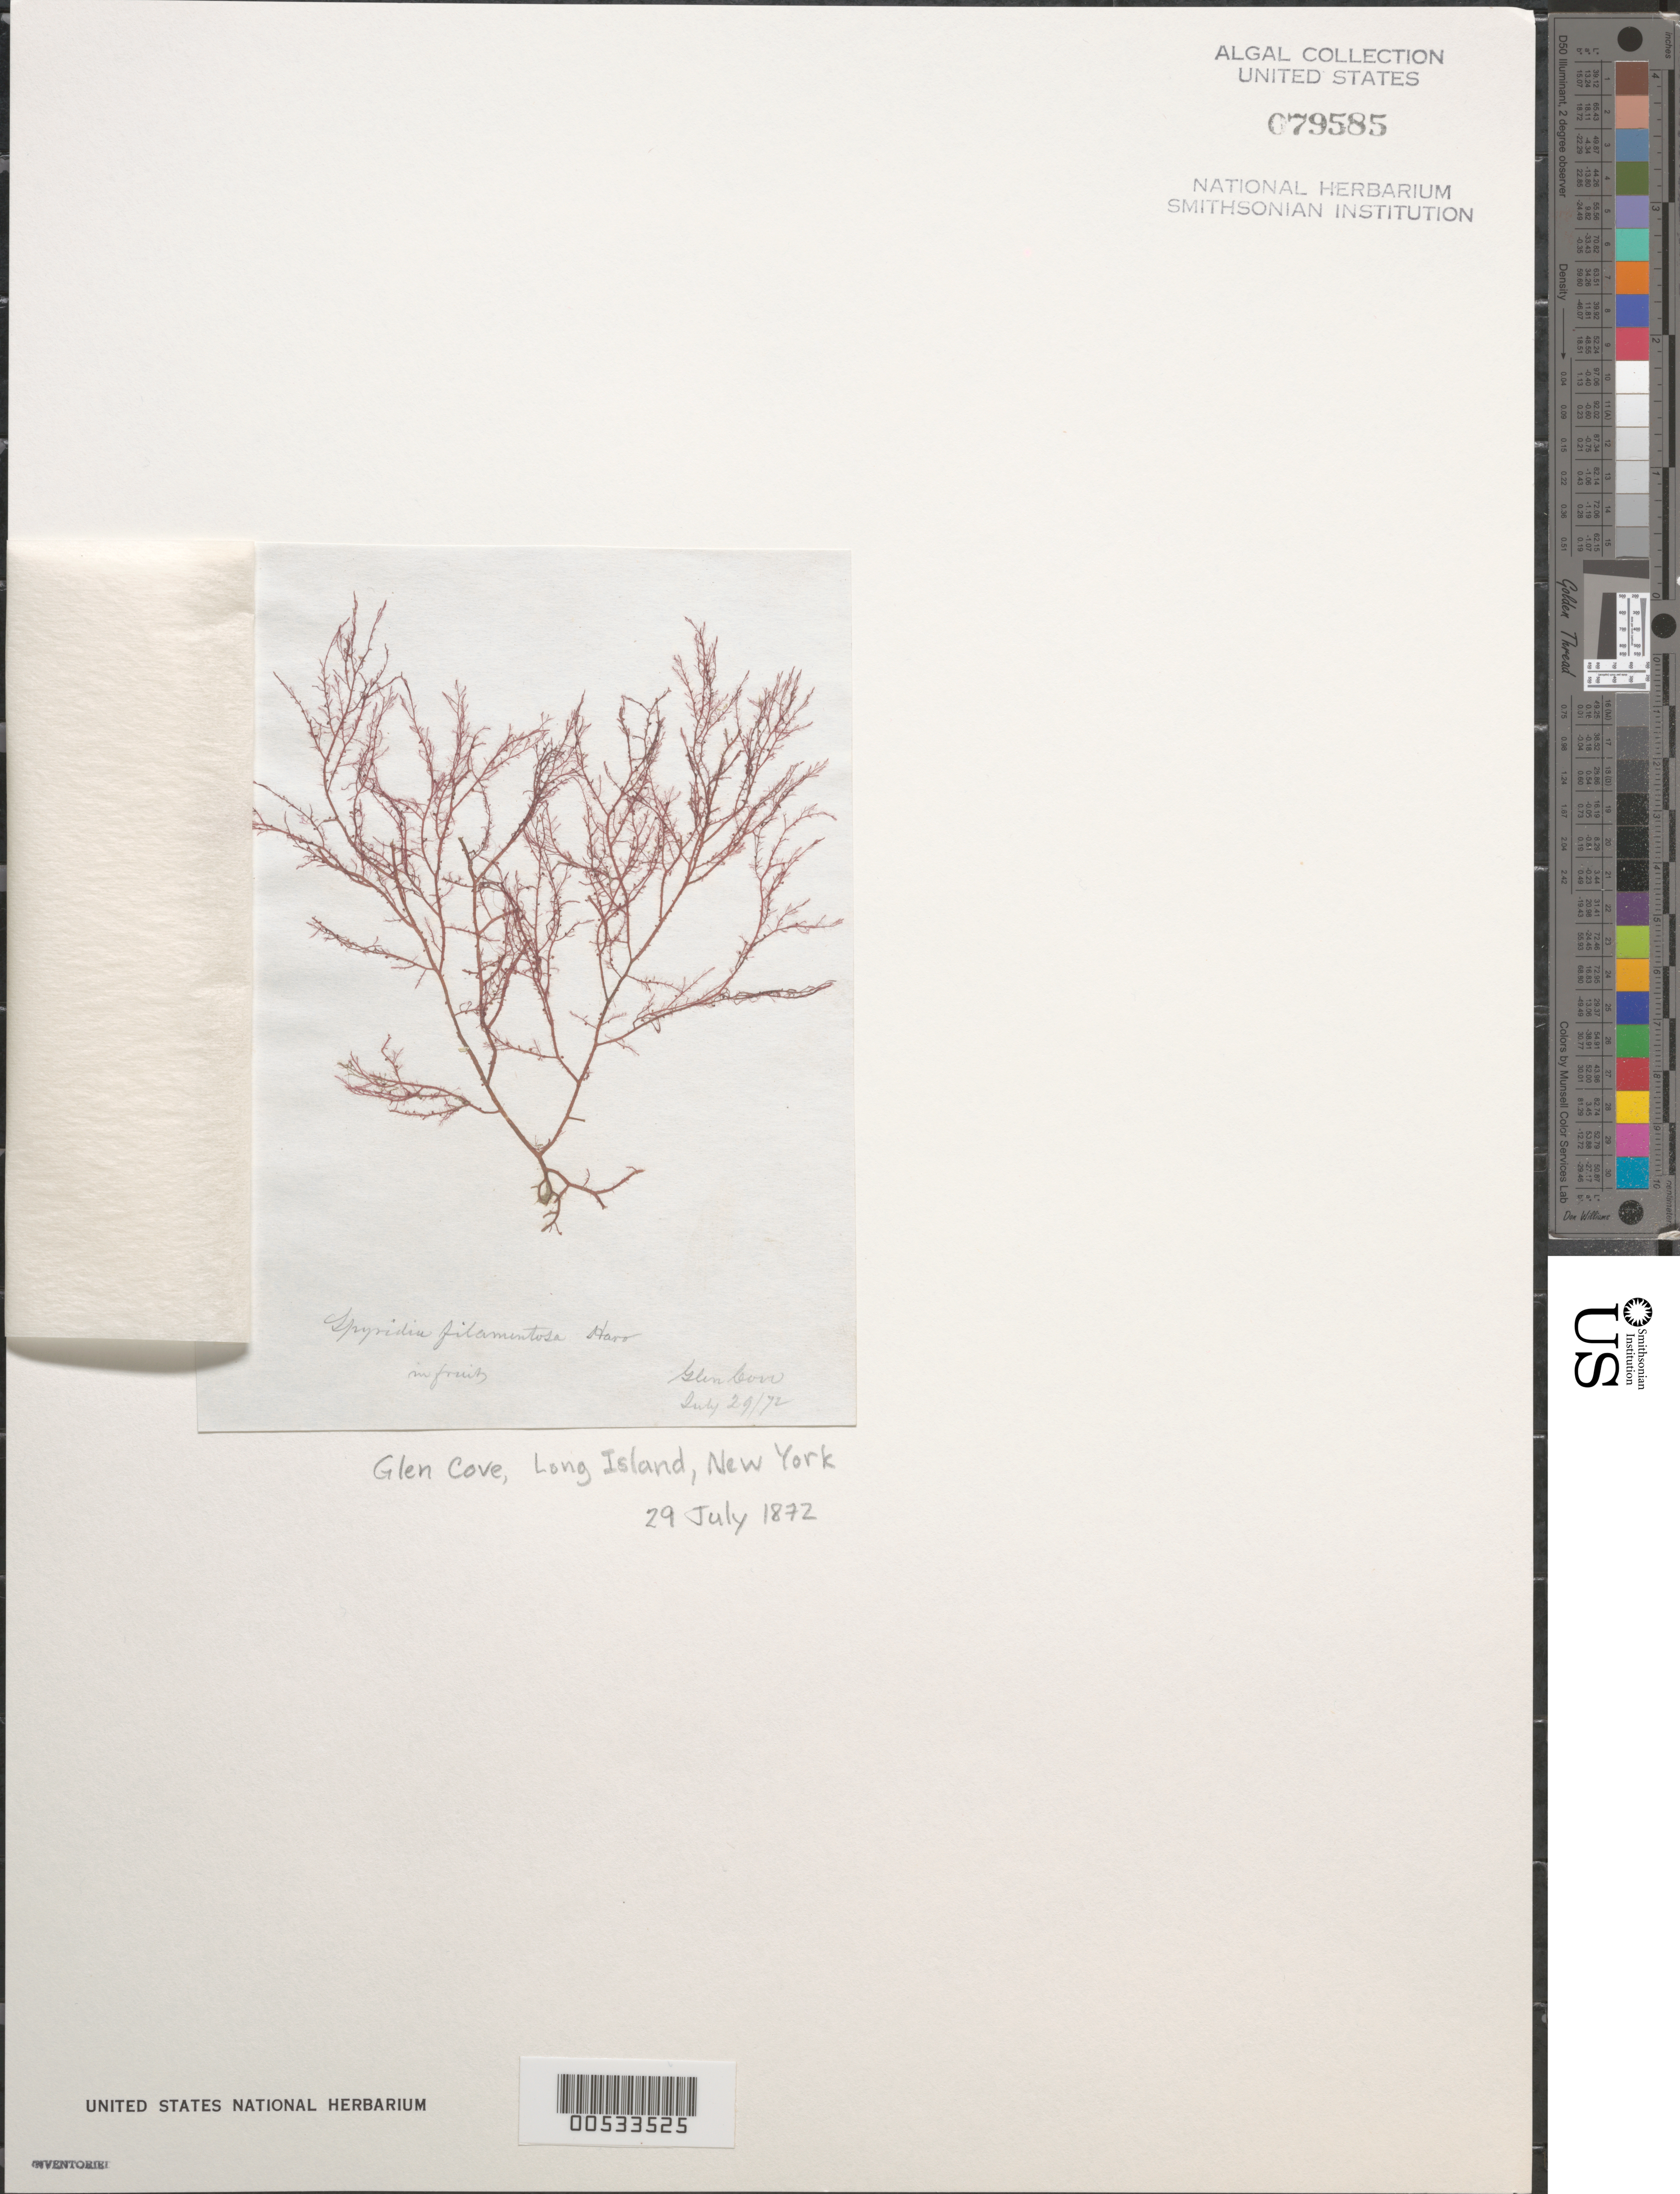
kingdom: Plantae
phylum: Rhodophyta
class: Florideophyceae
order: Ceramiales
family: Spyridiaceae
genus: Spyridia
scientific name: Spyridia filamentosa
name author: (Wulfen) Harv.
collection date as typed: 29 Jul 1872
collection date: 1872-07-29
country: United States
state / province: New York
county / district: Nassau County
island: Long Island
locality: Glen Cove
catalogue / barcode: US 79585